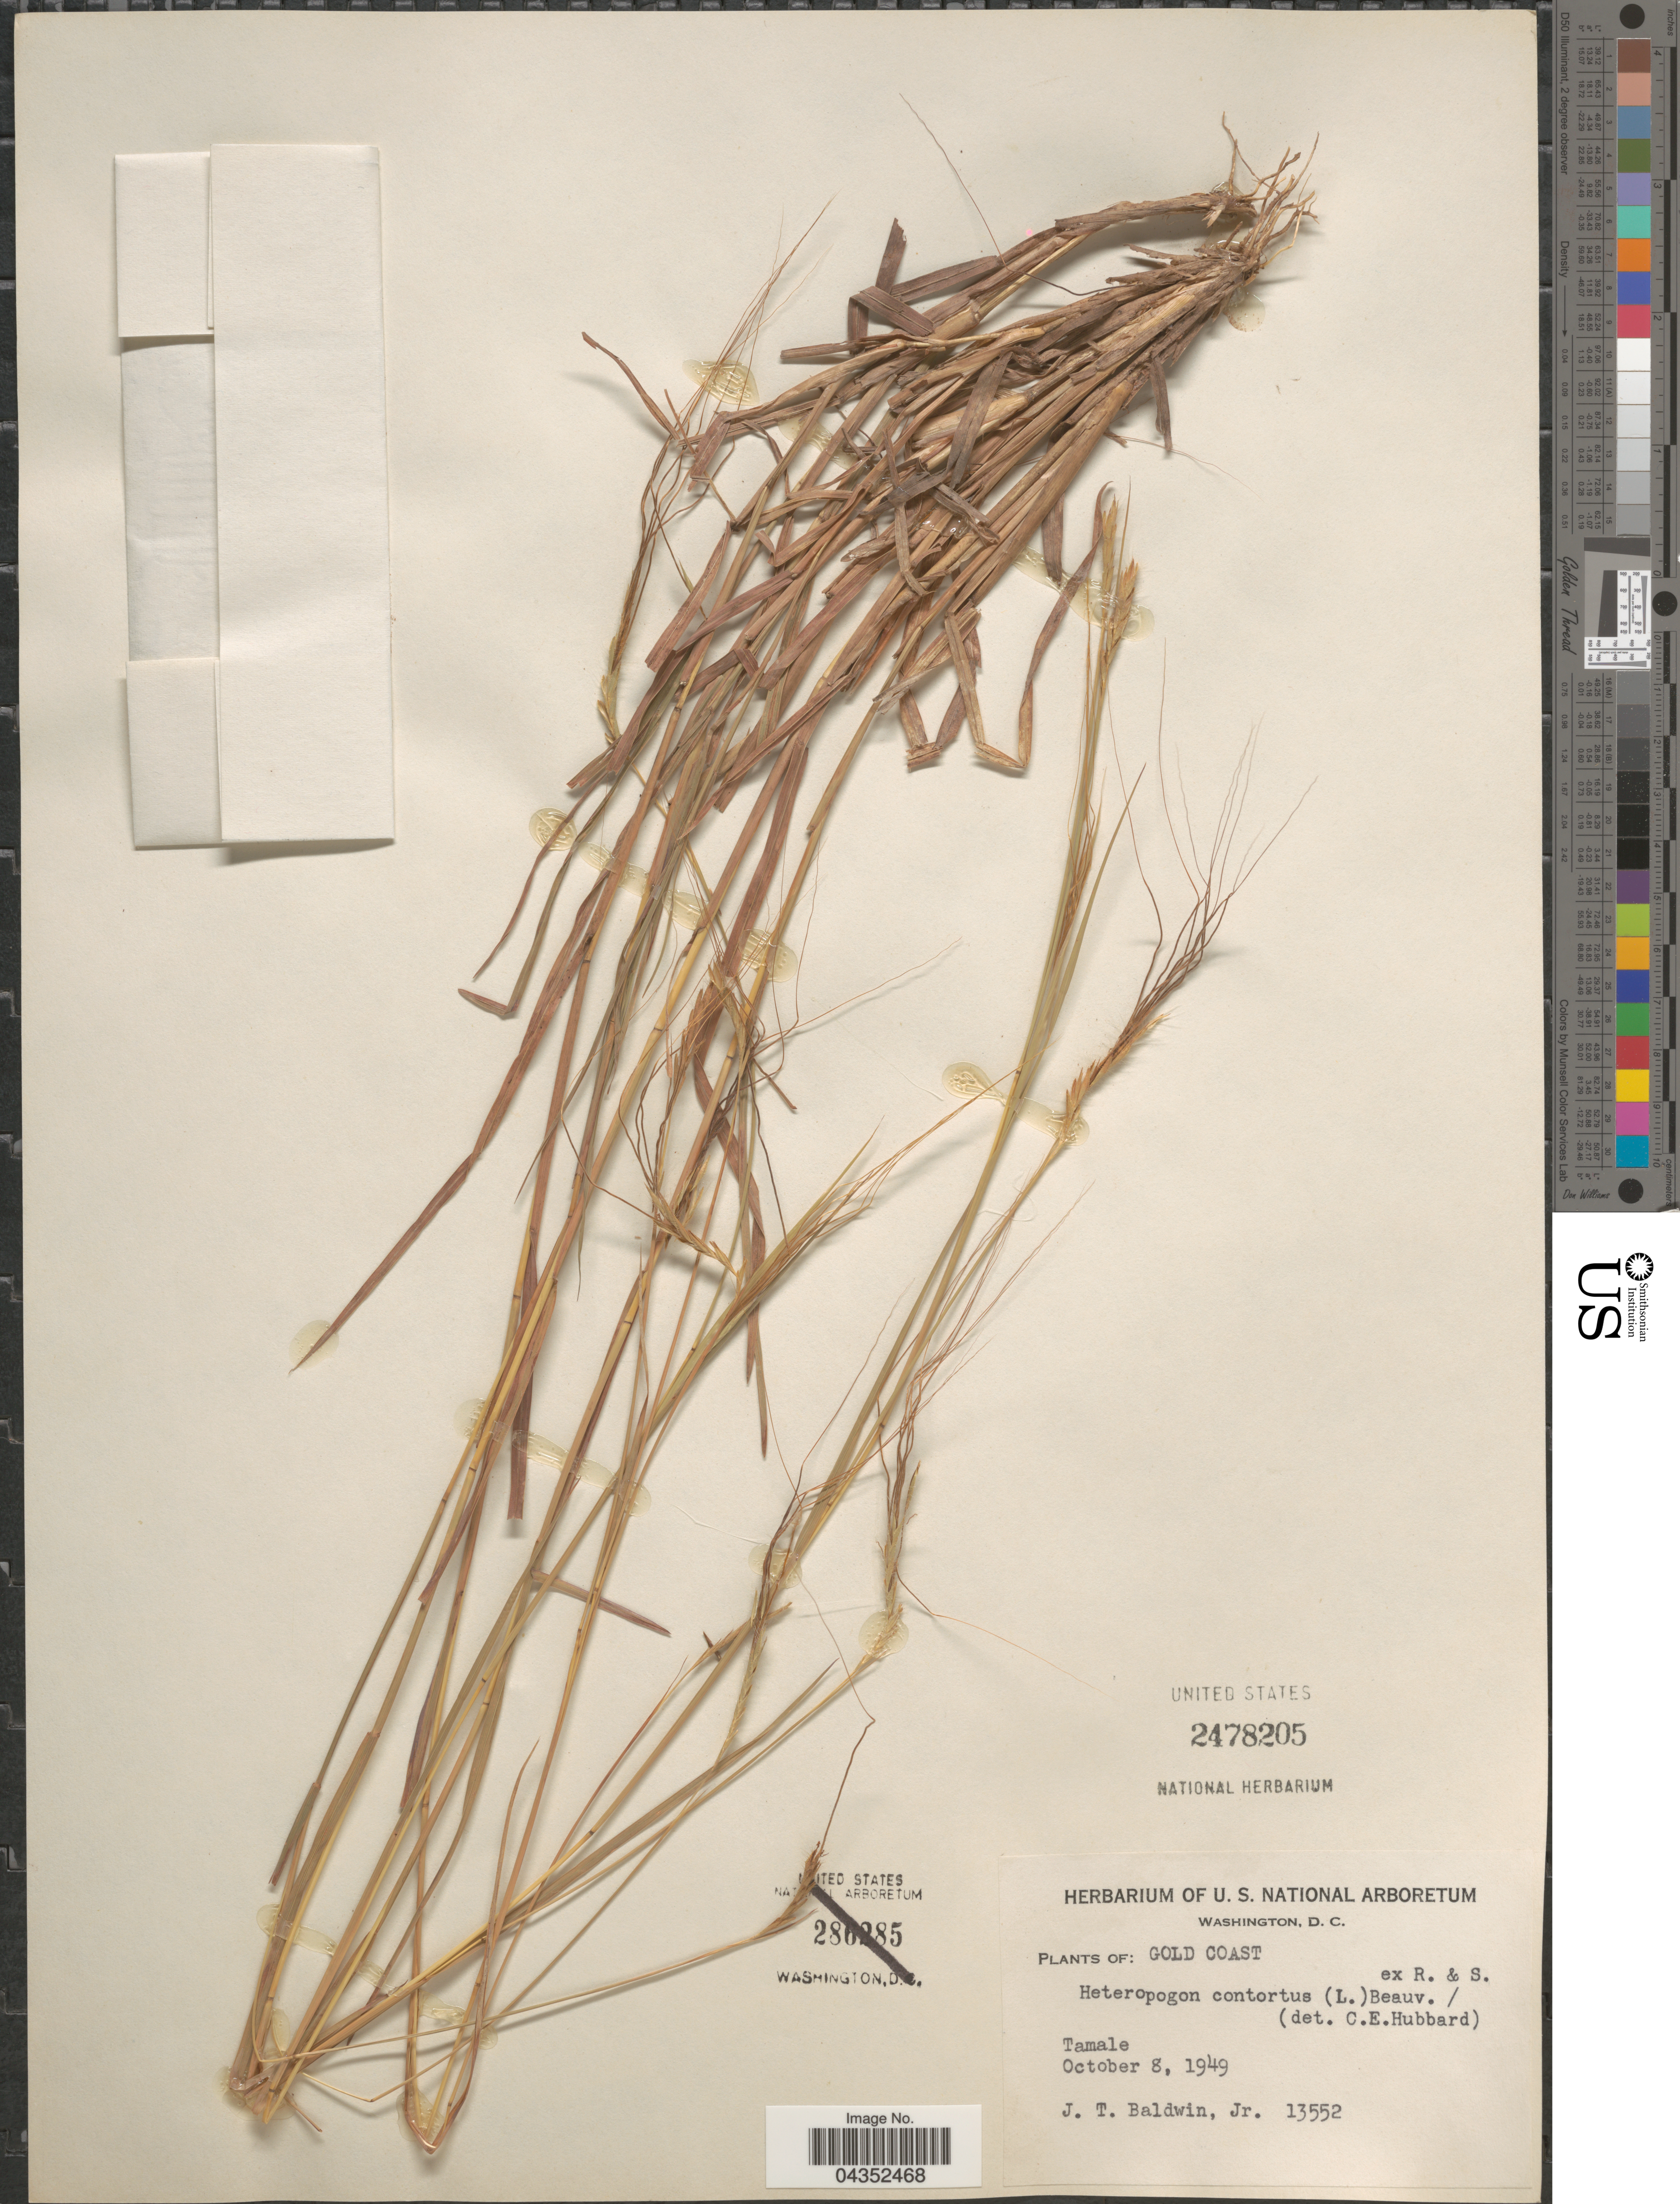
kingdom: Plantae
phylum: Tracheophyta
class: Liliopsida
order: Poales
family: Poaceae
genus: Heteropogon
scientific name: Heteropogon contortus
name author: (L.) P. Beauv. ex Roem. & Schult.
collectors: J. T. Baldwin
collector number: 13552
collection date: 1949-10-08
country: Ghana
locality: Gold Coast. Tamale.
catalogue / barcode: US 2478205